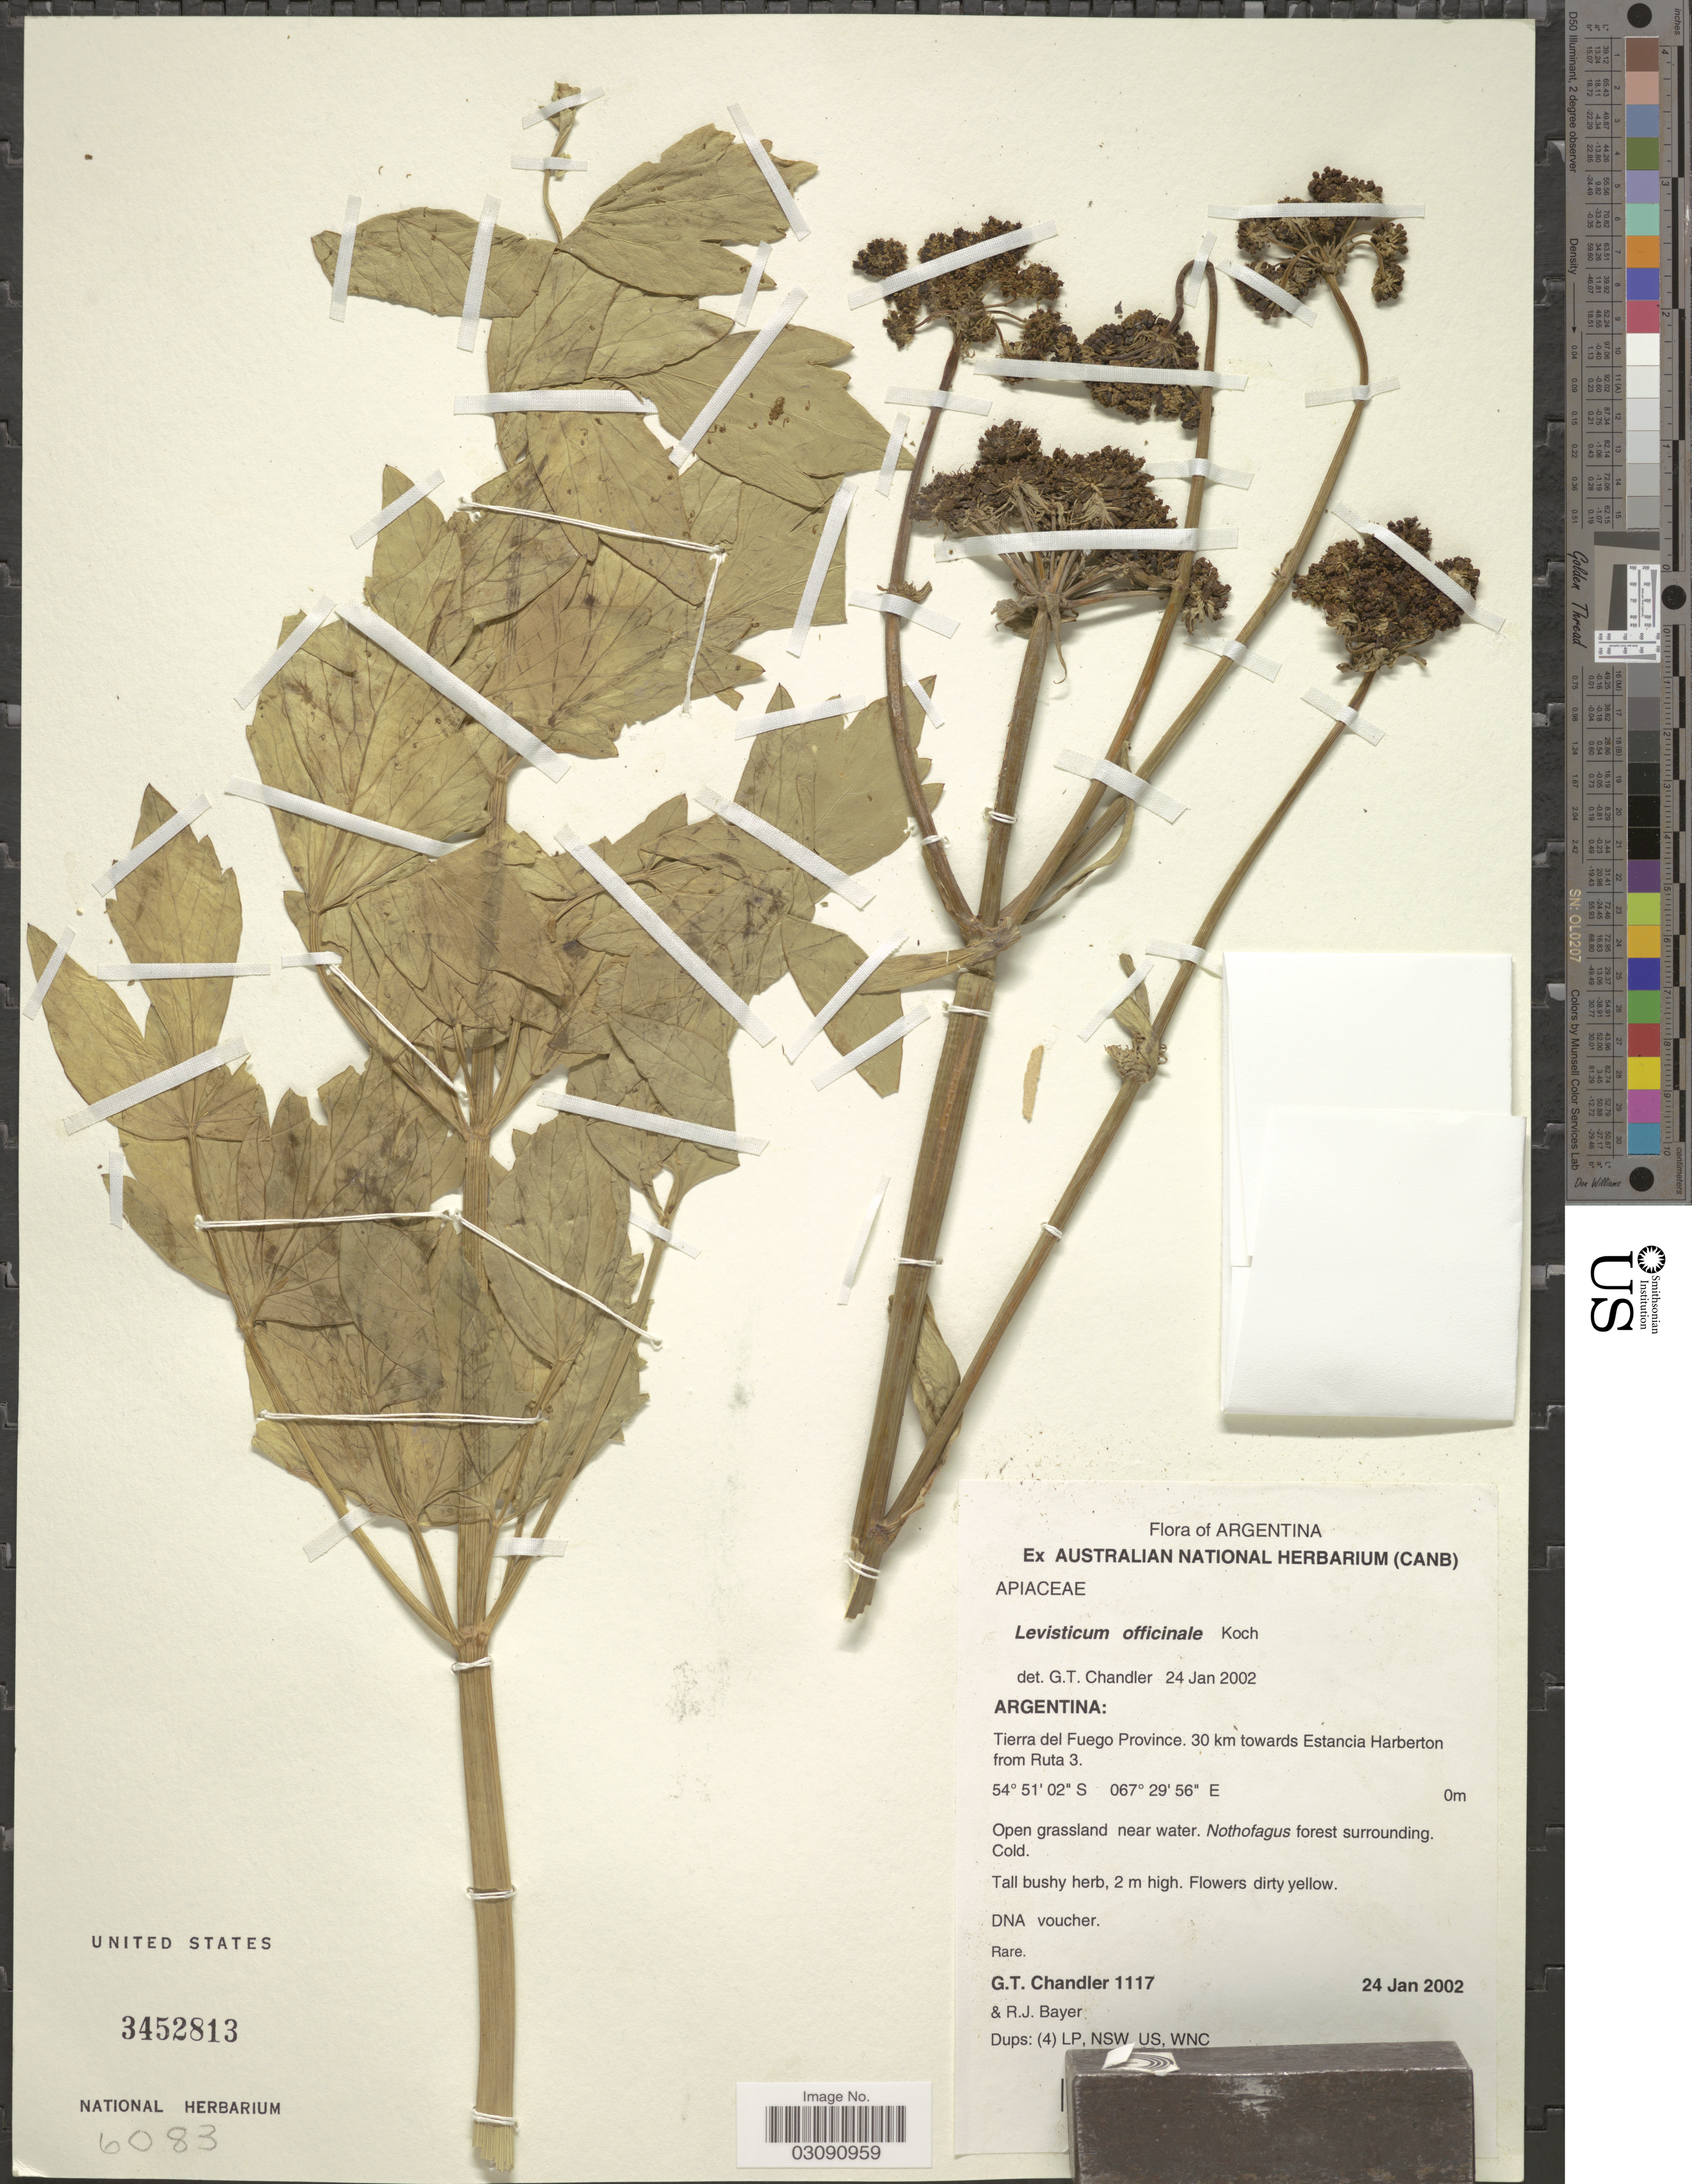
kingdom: Plantae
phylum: Tracheophyta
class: Magnoliopsida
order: Apiales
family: Apiaceae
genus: Levisticum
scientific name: Levisticum officinale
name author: W.D.J. Koch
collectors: G. Chandler & R. Bayer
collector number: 1117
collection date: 2002-01-24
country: Argentina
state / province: Tierra del Fuego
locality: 30 km towards Estancia Harberton from Ruta 3.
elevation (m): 0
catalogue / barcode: US 3452813